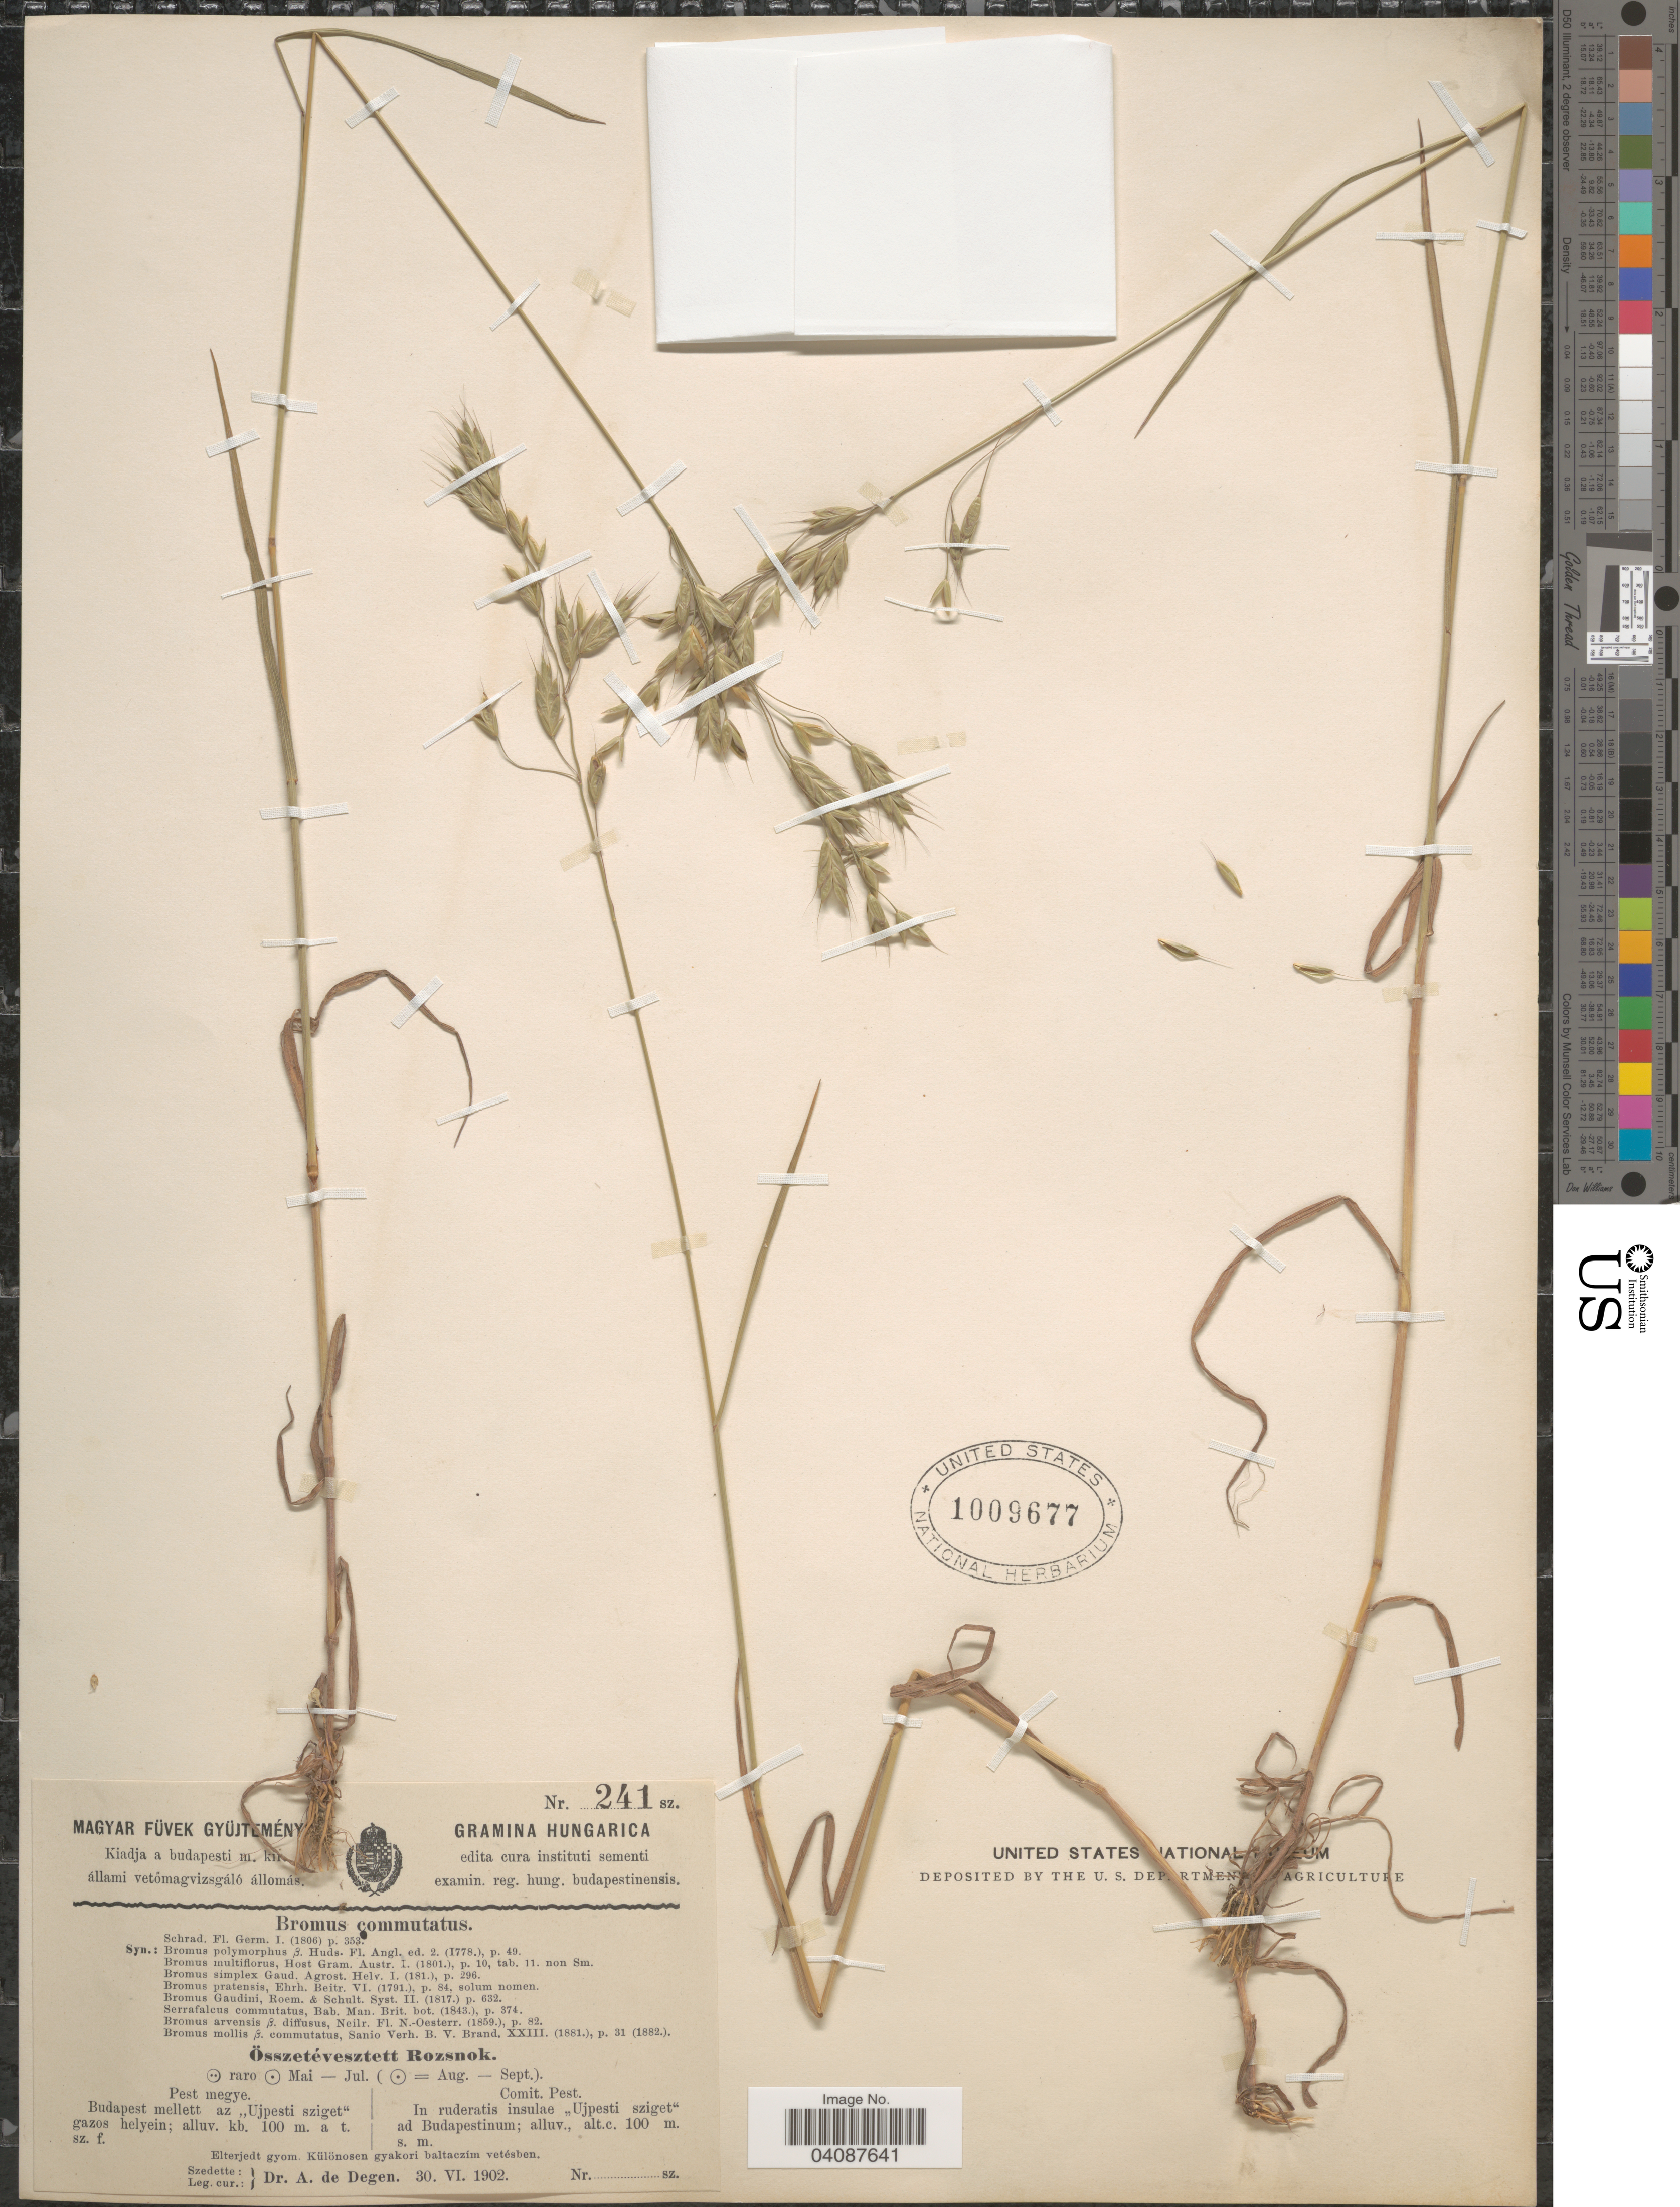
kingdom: Plantae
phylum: Tracheophyta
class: Liliopsida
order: Poales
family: Poaceae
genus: Bromus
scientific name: Bromus commutatus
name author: Schrad.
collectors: A. Degen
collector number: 241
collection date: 1902-06-30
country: Hungary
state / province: Pest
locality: Comit. Pest. In ruderatis insulae "Ujpesti sziget" ad Budapestinum.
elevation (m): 100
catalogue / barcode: US 1009677